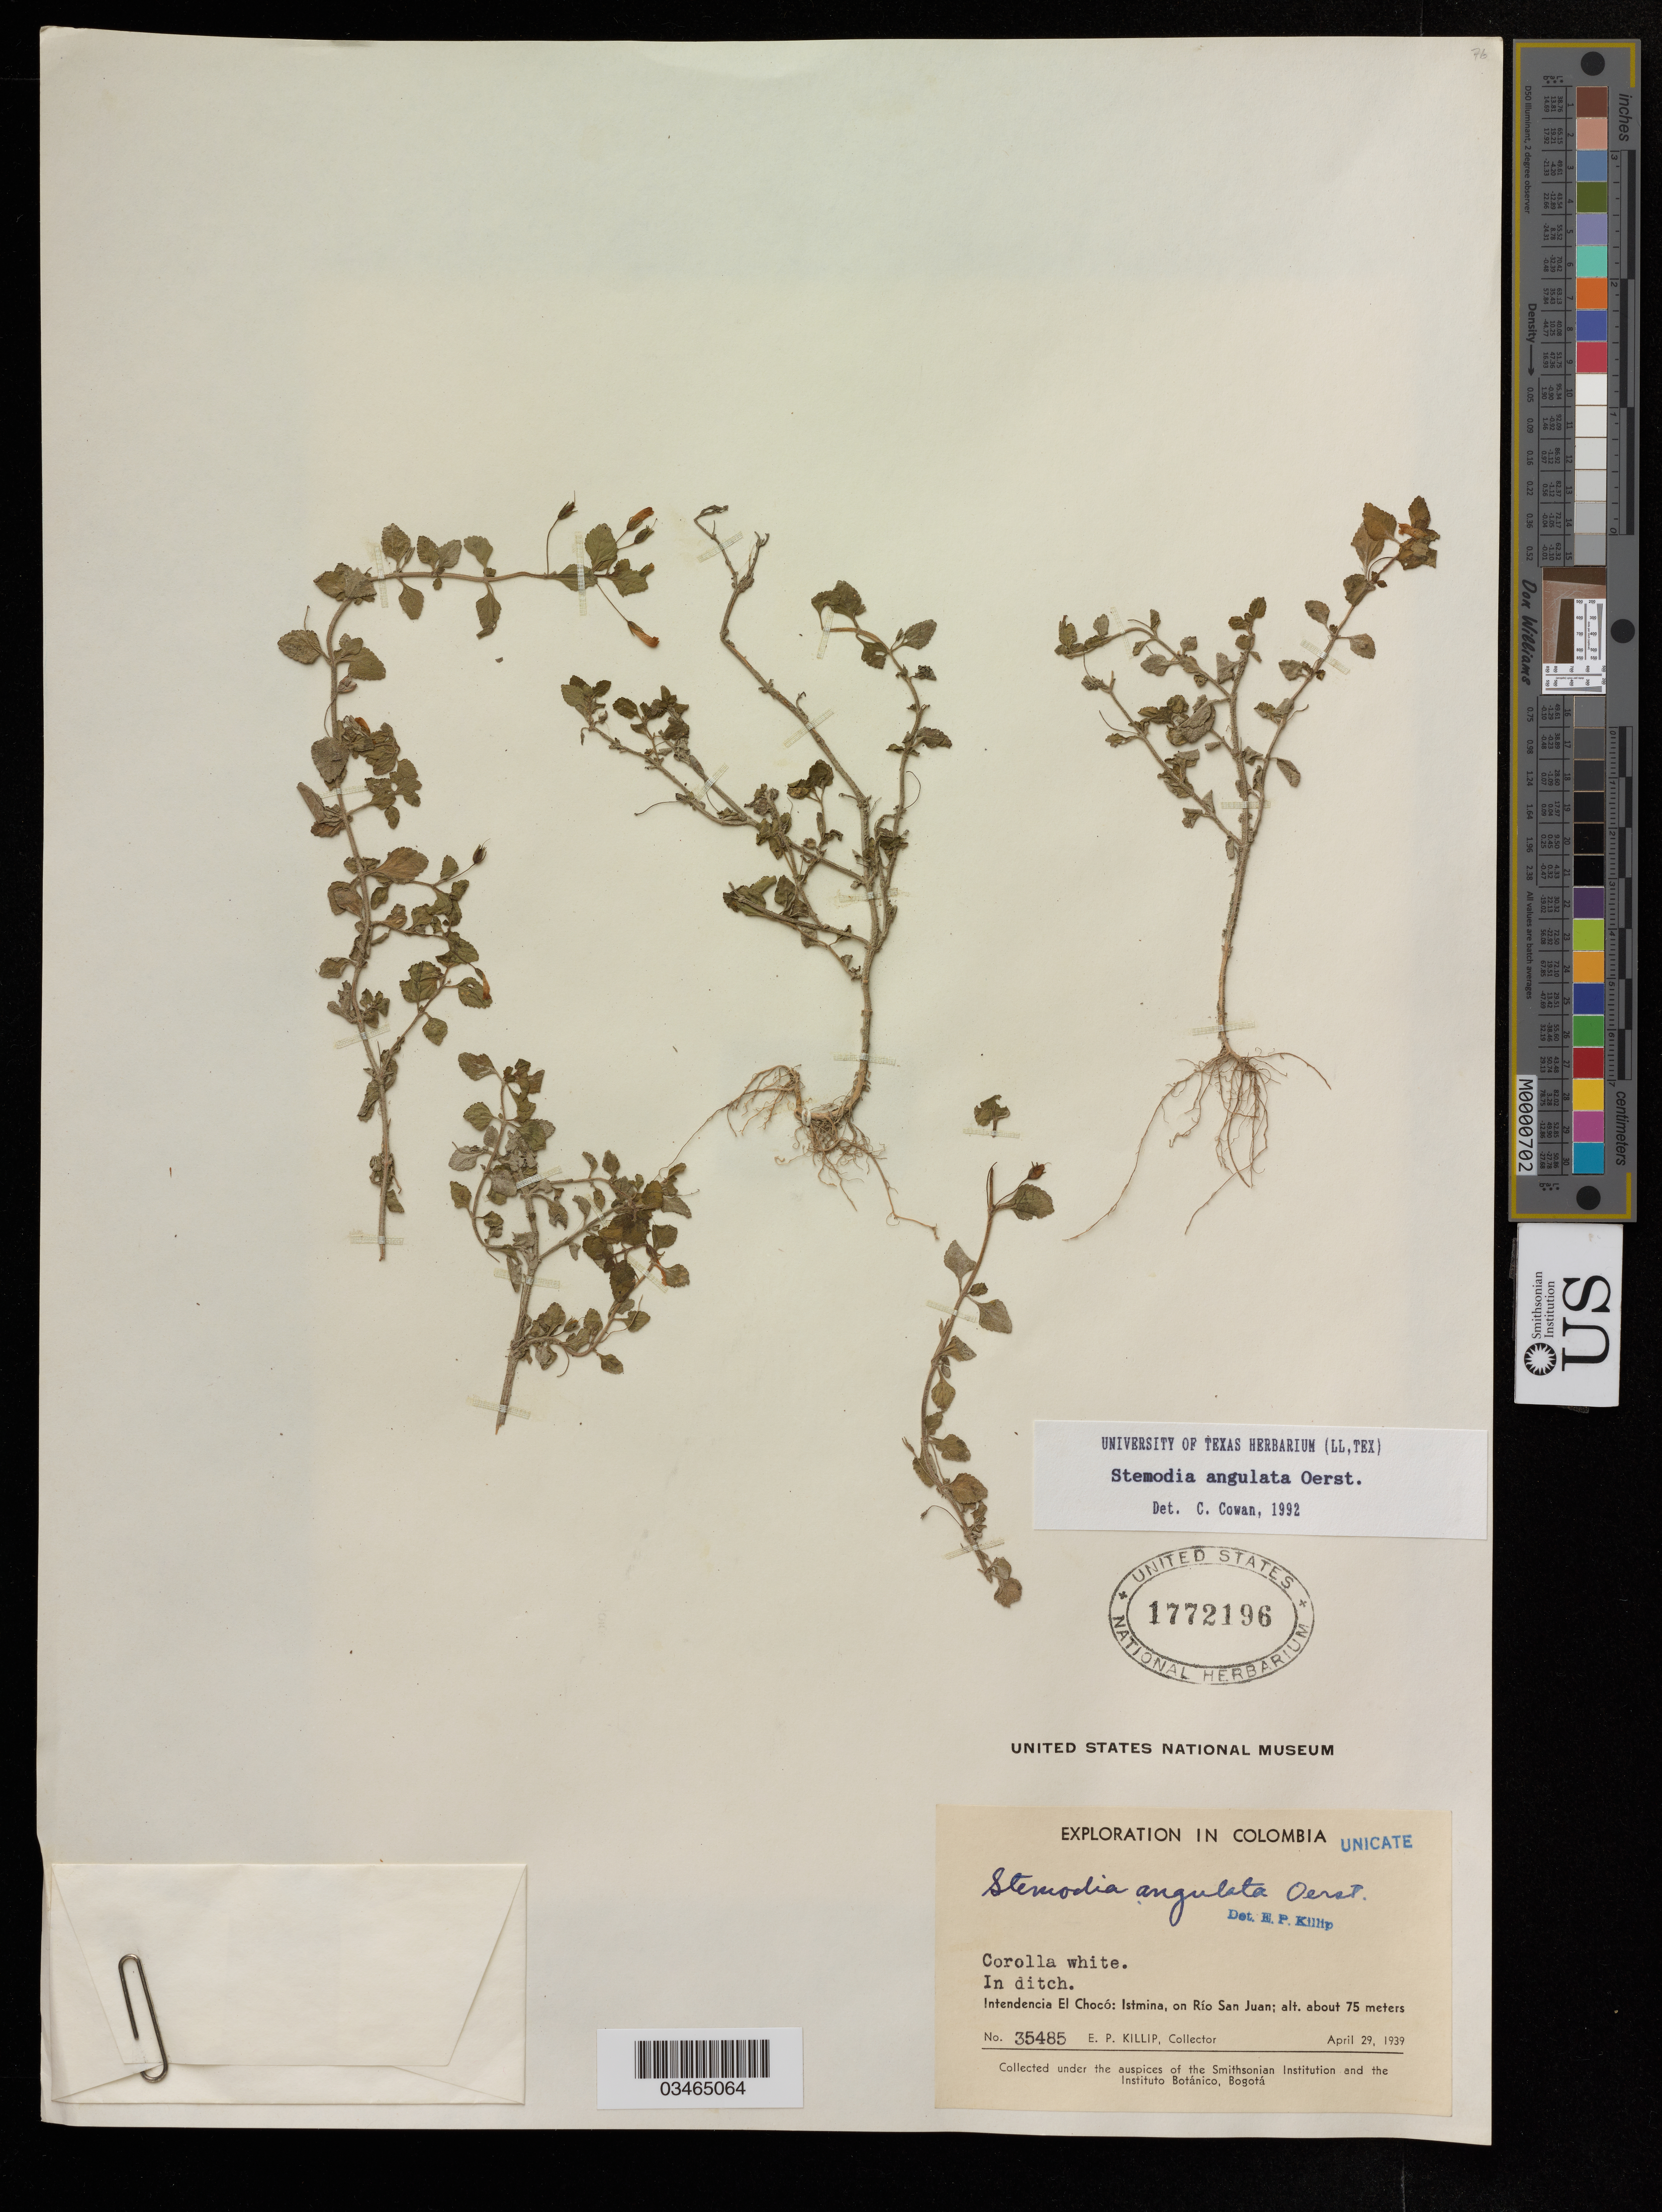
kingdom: Plantae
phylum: Tracheophyta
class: Magnoliopsida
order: Lamiales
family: Plantaginaceae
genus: Stemodia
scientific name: Stemodia angulata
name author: Oerst.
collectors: E. P. Killip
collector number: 35485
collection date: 1939-04-29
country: Colombia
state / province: Chocó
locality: Istmina, on Río San Juan.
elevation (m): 75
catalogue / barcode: US 1772196